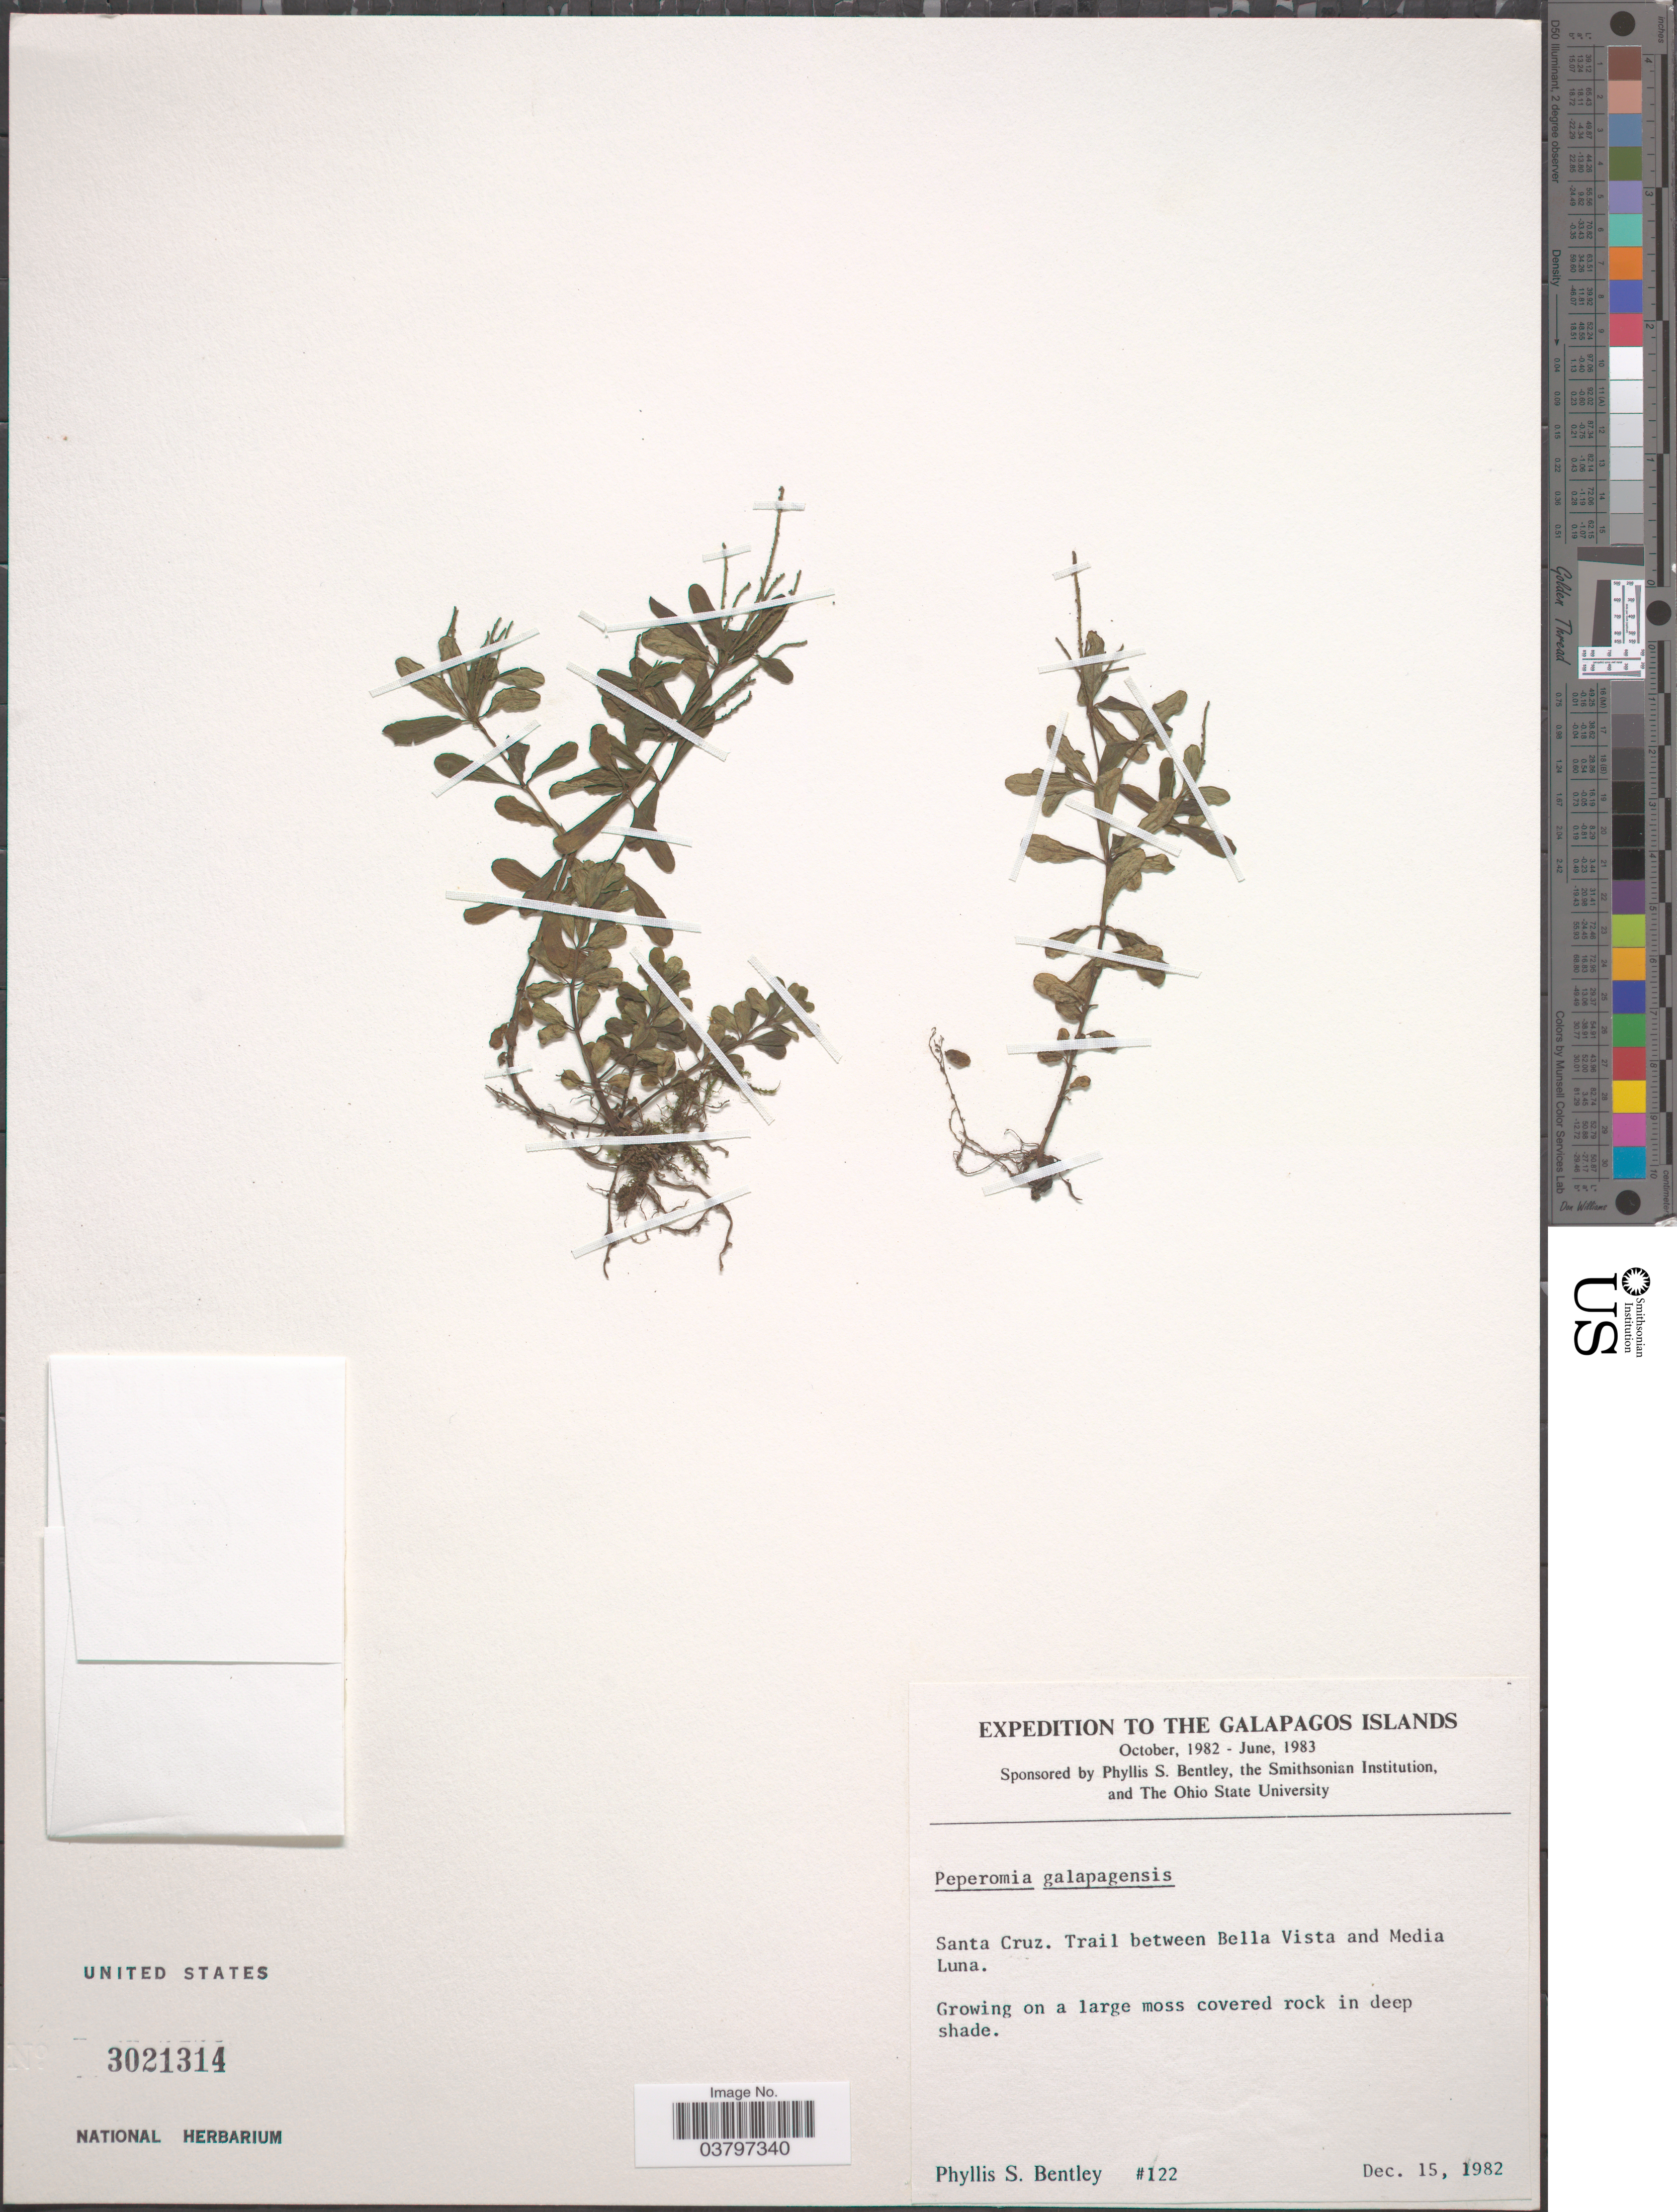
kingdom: Plantae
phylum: Tracheophyta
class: Magnoliopsida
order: Piperales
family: Piperaceae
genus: Peperomia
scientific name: Peperomia galapagensis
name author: Hook. f. ex Miq.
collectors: P. S. Bentley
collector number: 122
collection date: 1982-12-15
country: Ecuador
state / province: Colón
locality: The Galapagos Islands. Santa Cruz. Trail between Bella Vista and Media Luna.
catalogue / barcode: US 3021314